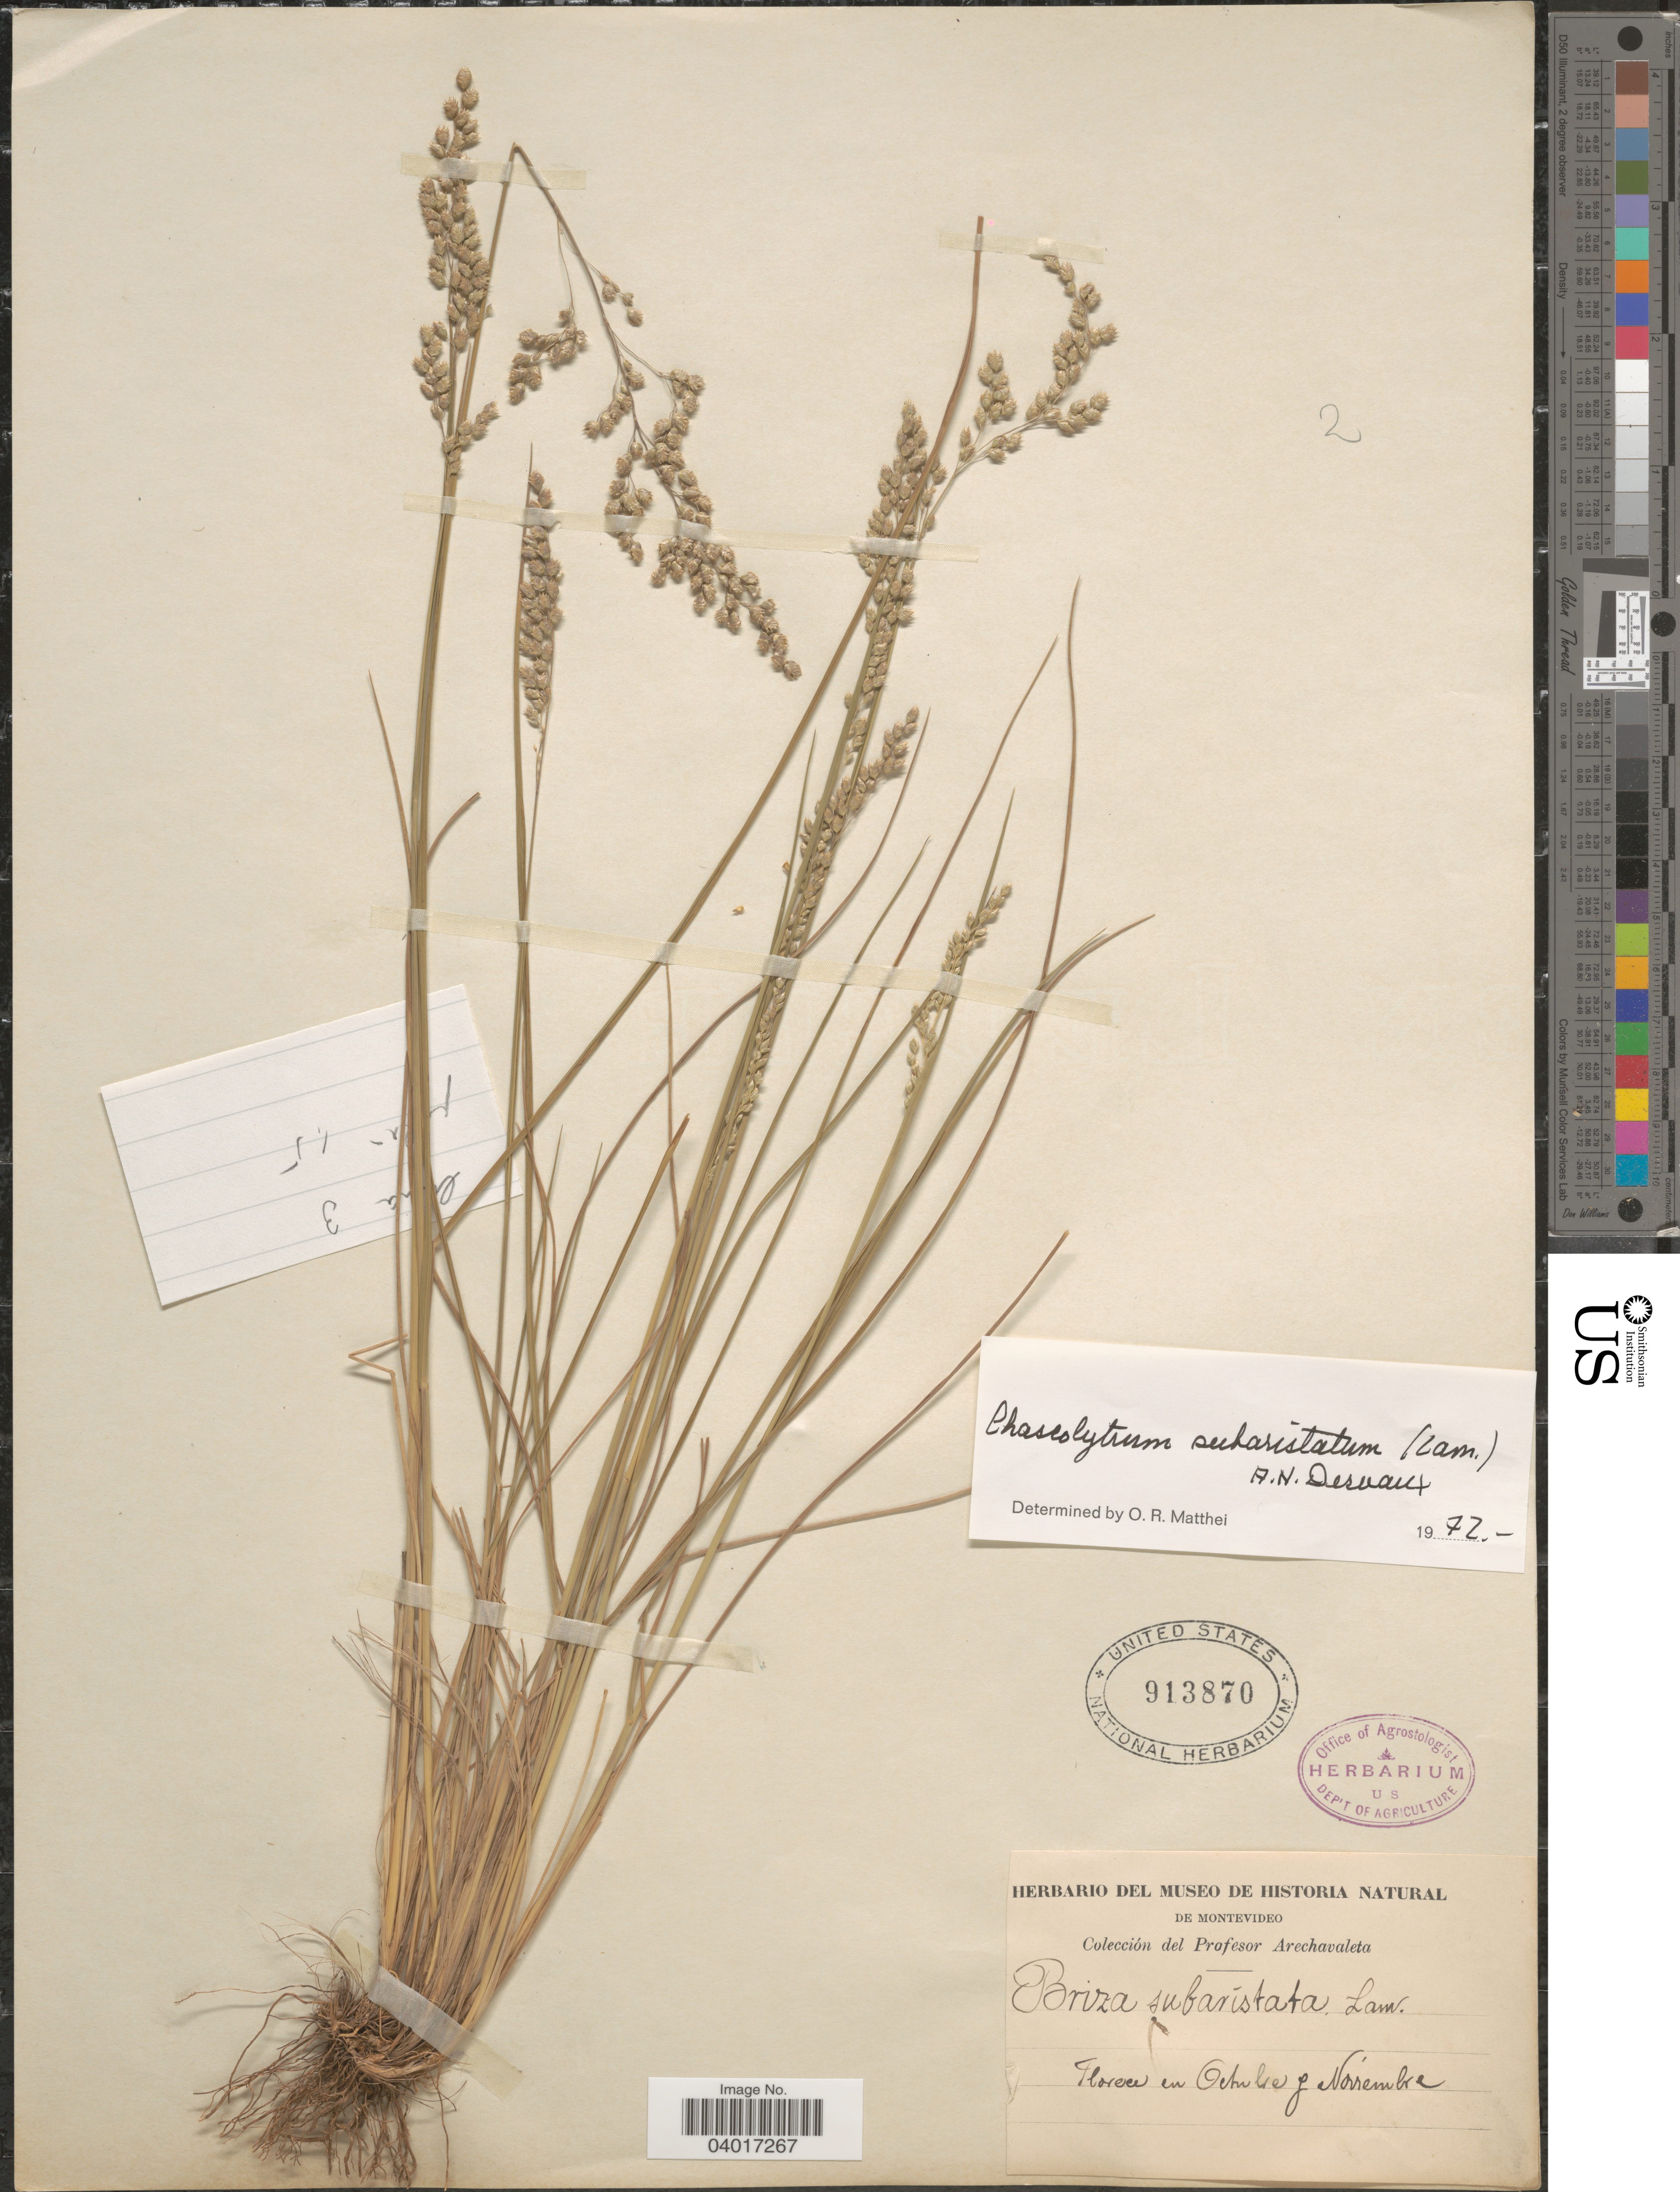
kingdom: Plantae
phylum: Tracheophyta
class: Liliopsida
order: Poales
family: Poaceae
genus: Chascolytrum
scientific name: Chascolytrum subaristatum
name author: (Lam.) Desv.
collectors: Arechavaleta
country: Uruguay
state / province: Montevideo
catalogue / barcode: US 913870